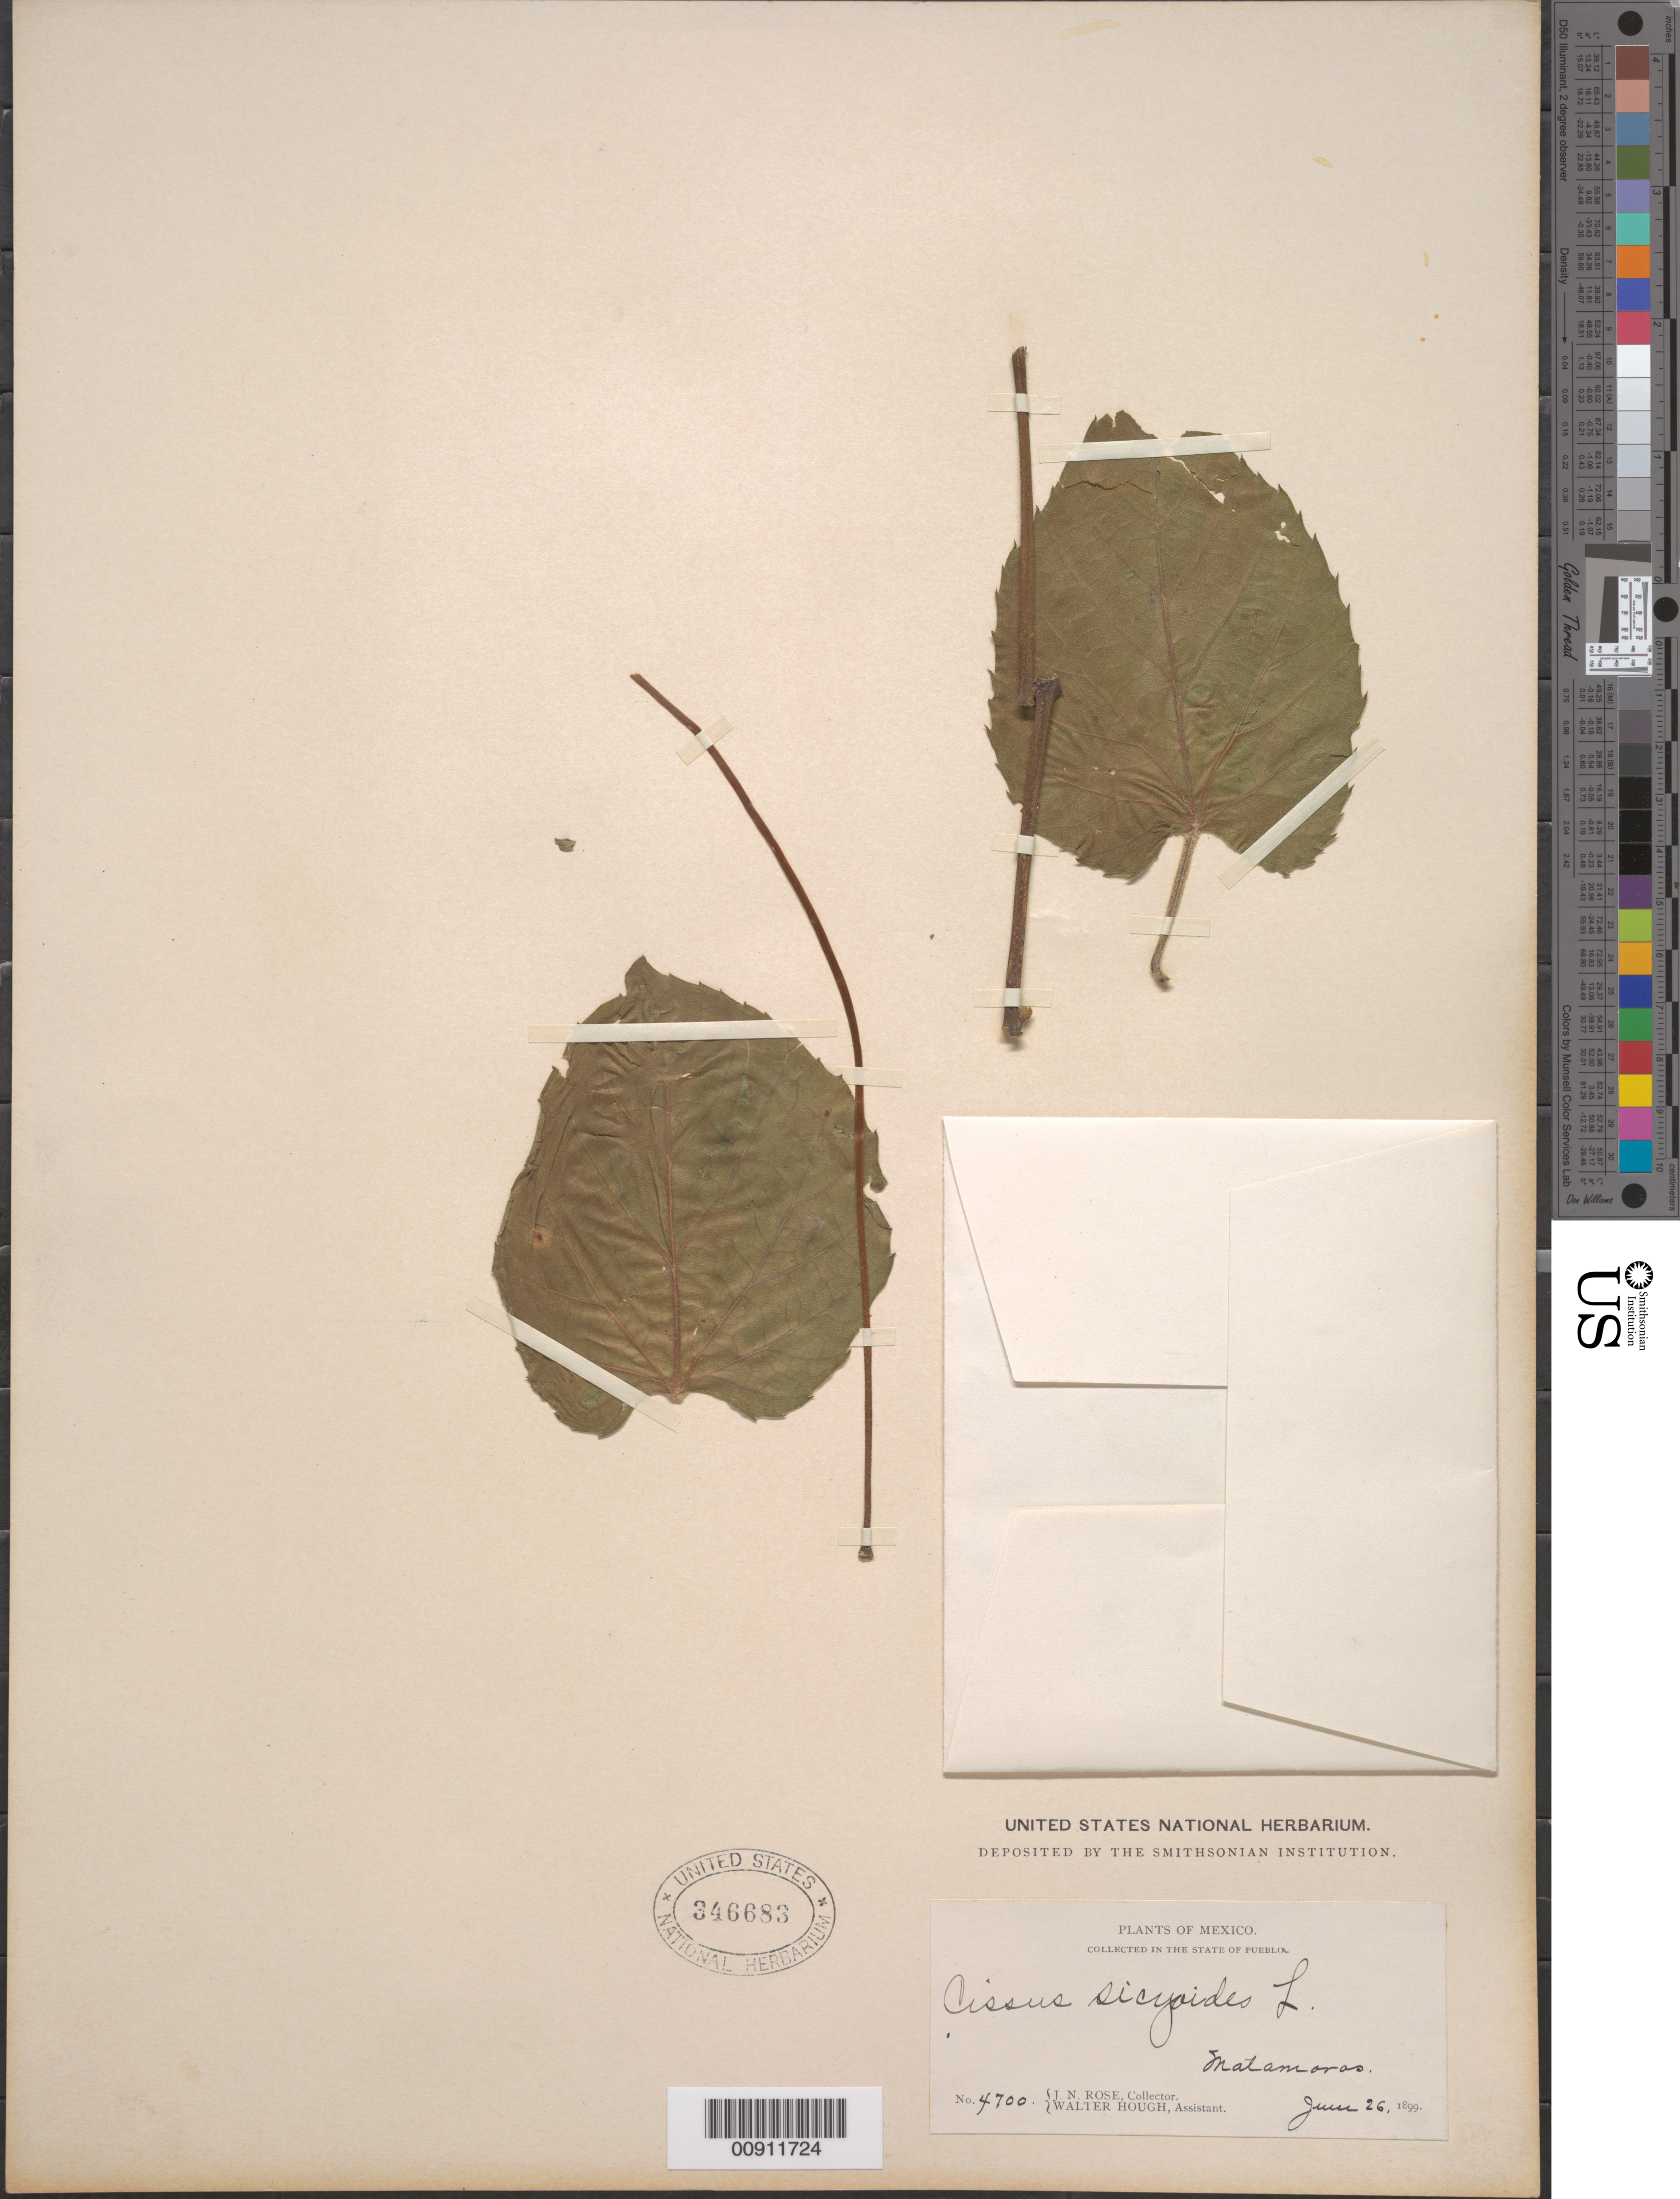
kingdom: Plantae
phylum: Tracheophyta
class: Magnoliopsida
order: Vitales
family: Vitaceae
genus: Cissus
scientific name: Cissus verticillata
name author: (L.) Nicolson & C.E. Jarvis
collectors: J. N. Rose & W. Hough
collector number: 4700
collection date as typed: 26 Jun 1899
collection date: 1899-06-26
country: Mexico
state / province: Puebla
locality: Matamoros, State of Puebla.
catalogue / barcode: US 346683